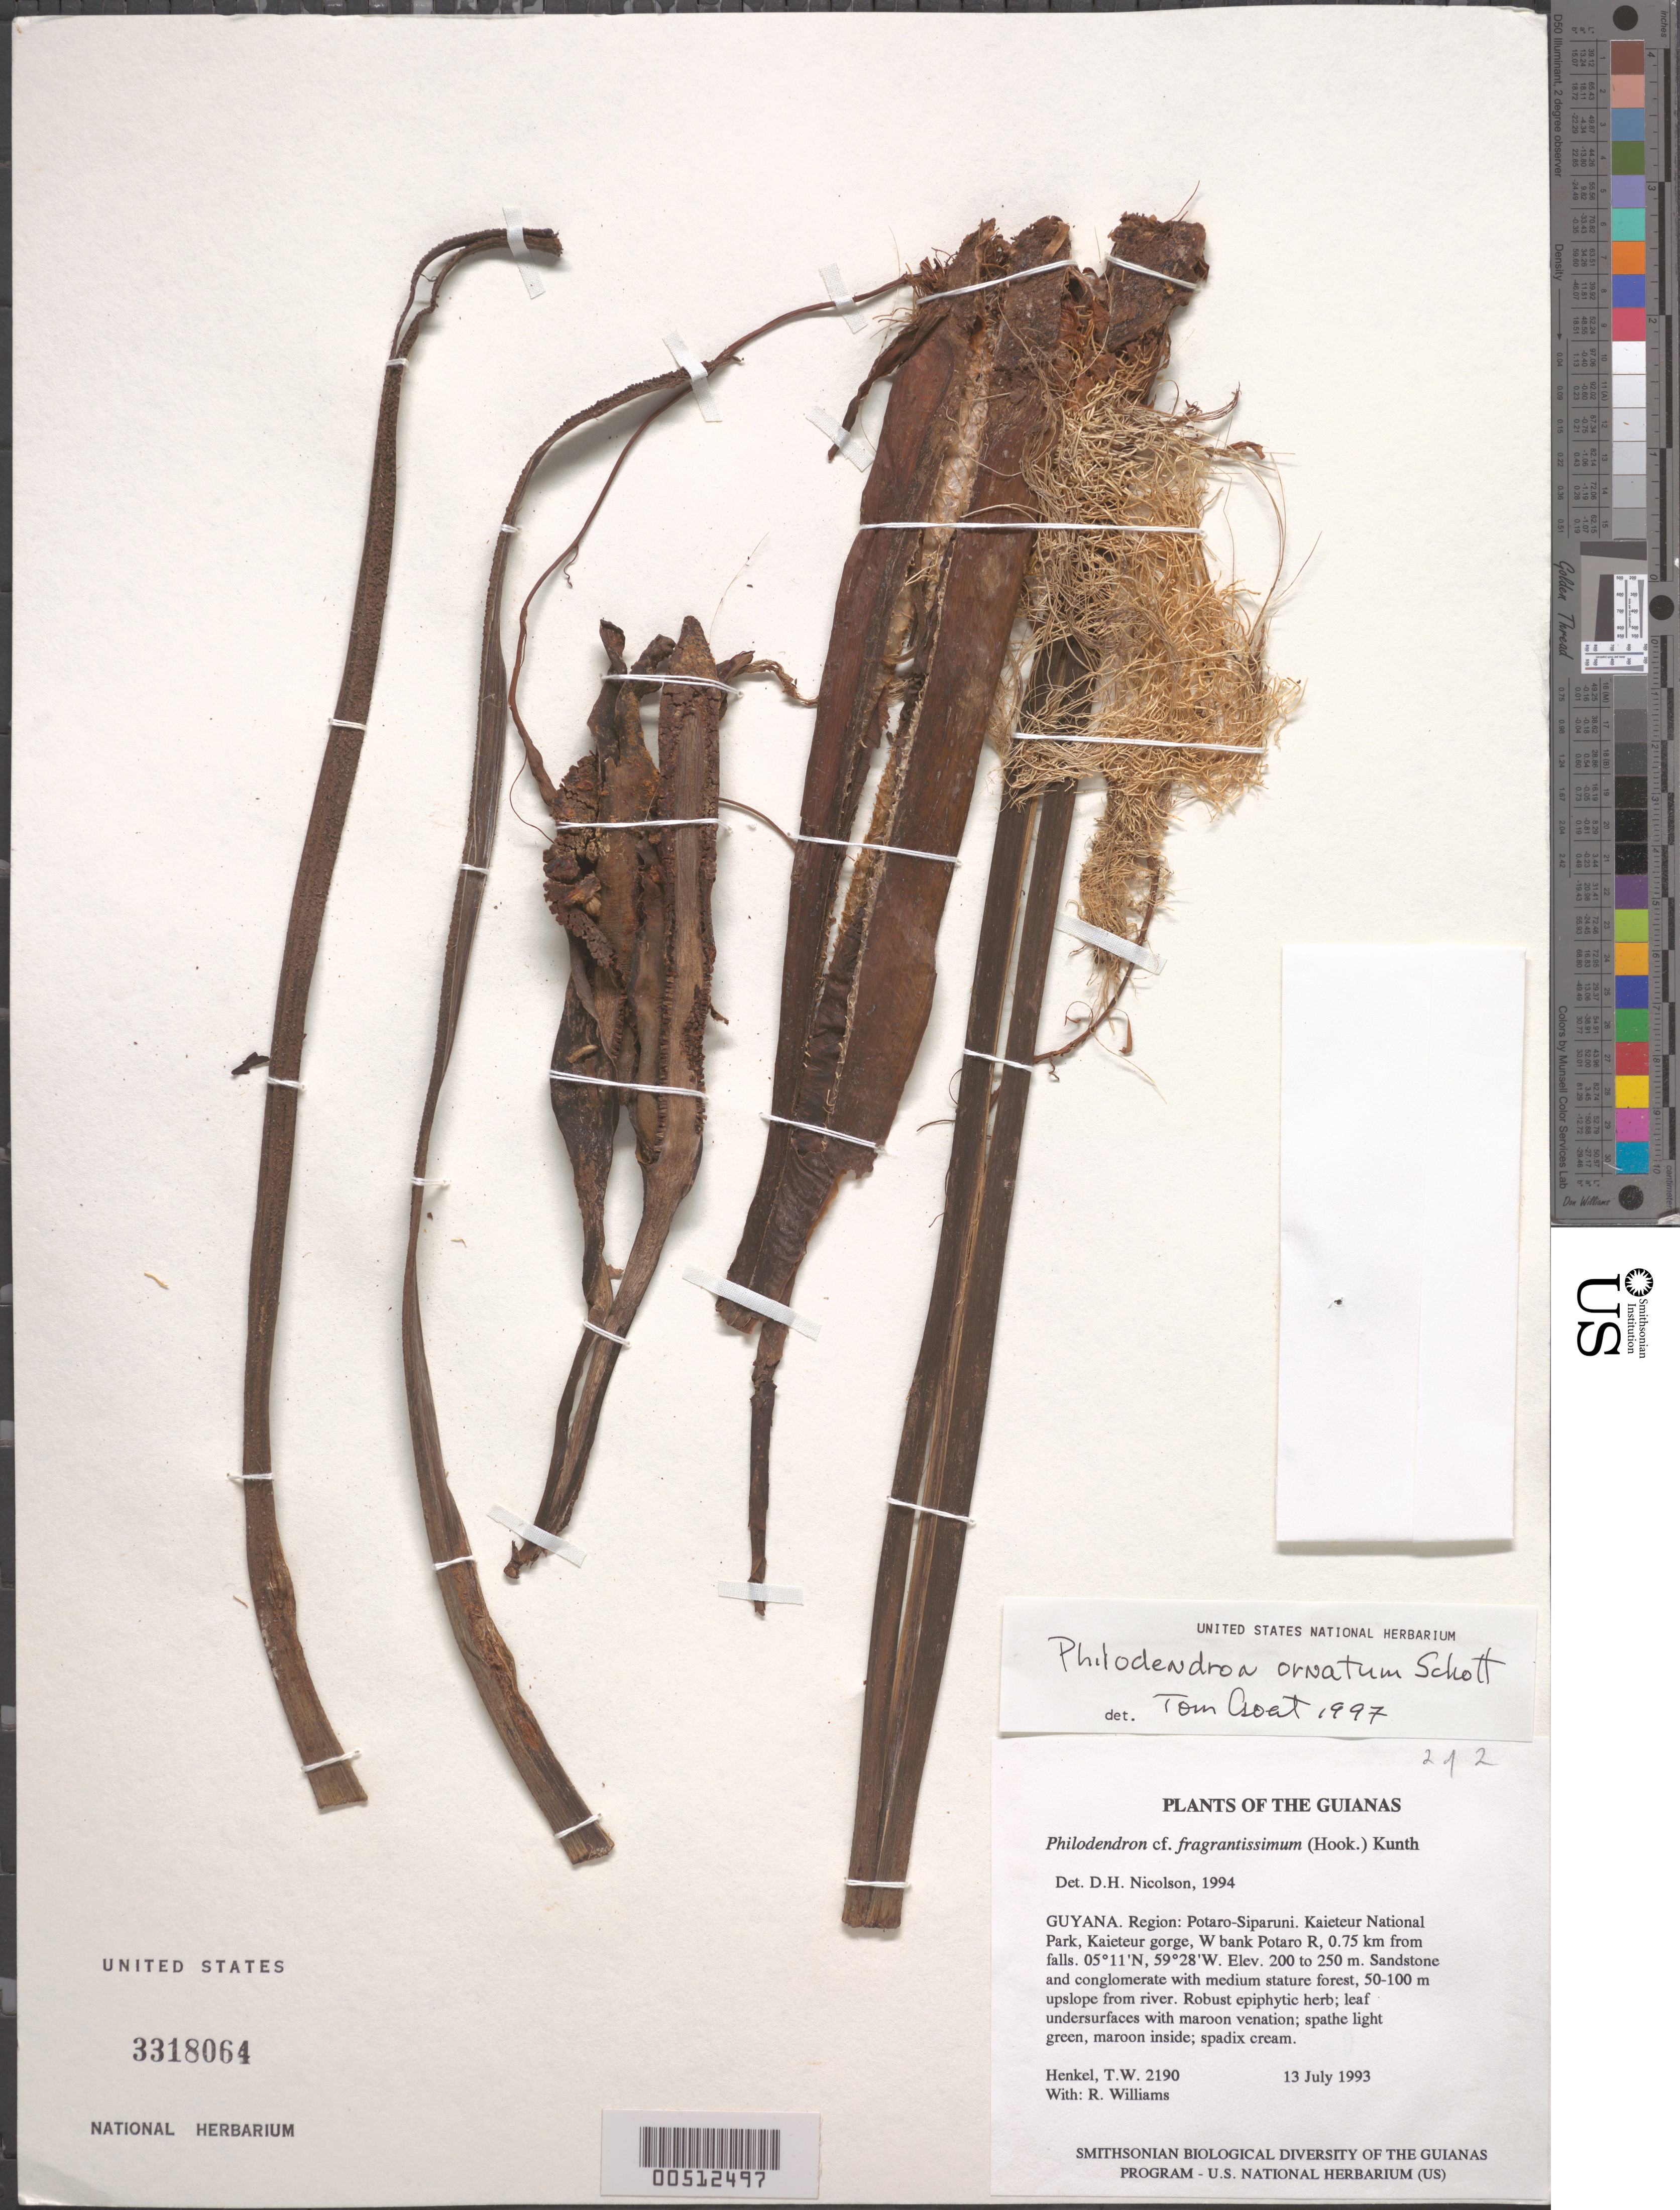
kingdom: Plantae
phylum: Tracheophyta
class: Liliopsida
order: Alismatales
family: Araceae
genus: Philodendron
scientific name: Philodendron ornatum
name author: Schott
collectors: T. Henkel & R. Williams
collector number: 2190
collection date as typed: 13 July 1993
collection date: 1993-07-13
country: Guyana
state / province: Potaro-Siparuni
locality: Kaieteur National Park, Kaieteur gorge, W bank Potaro R, 0.75 km from falls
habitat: Sandstone and conglomerate with medium stature forest, 50-100 m upslope from river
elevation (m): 200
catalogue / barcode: US 3318064